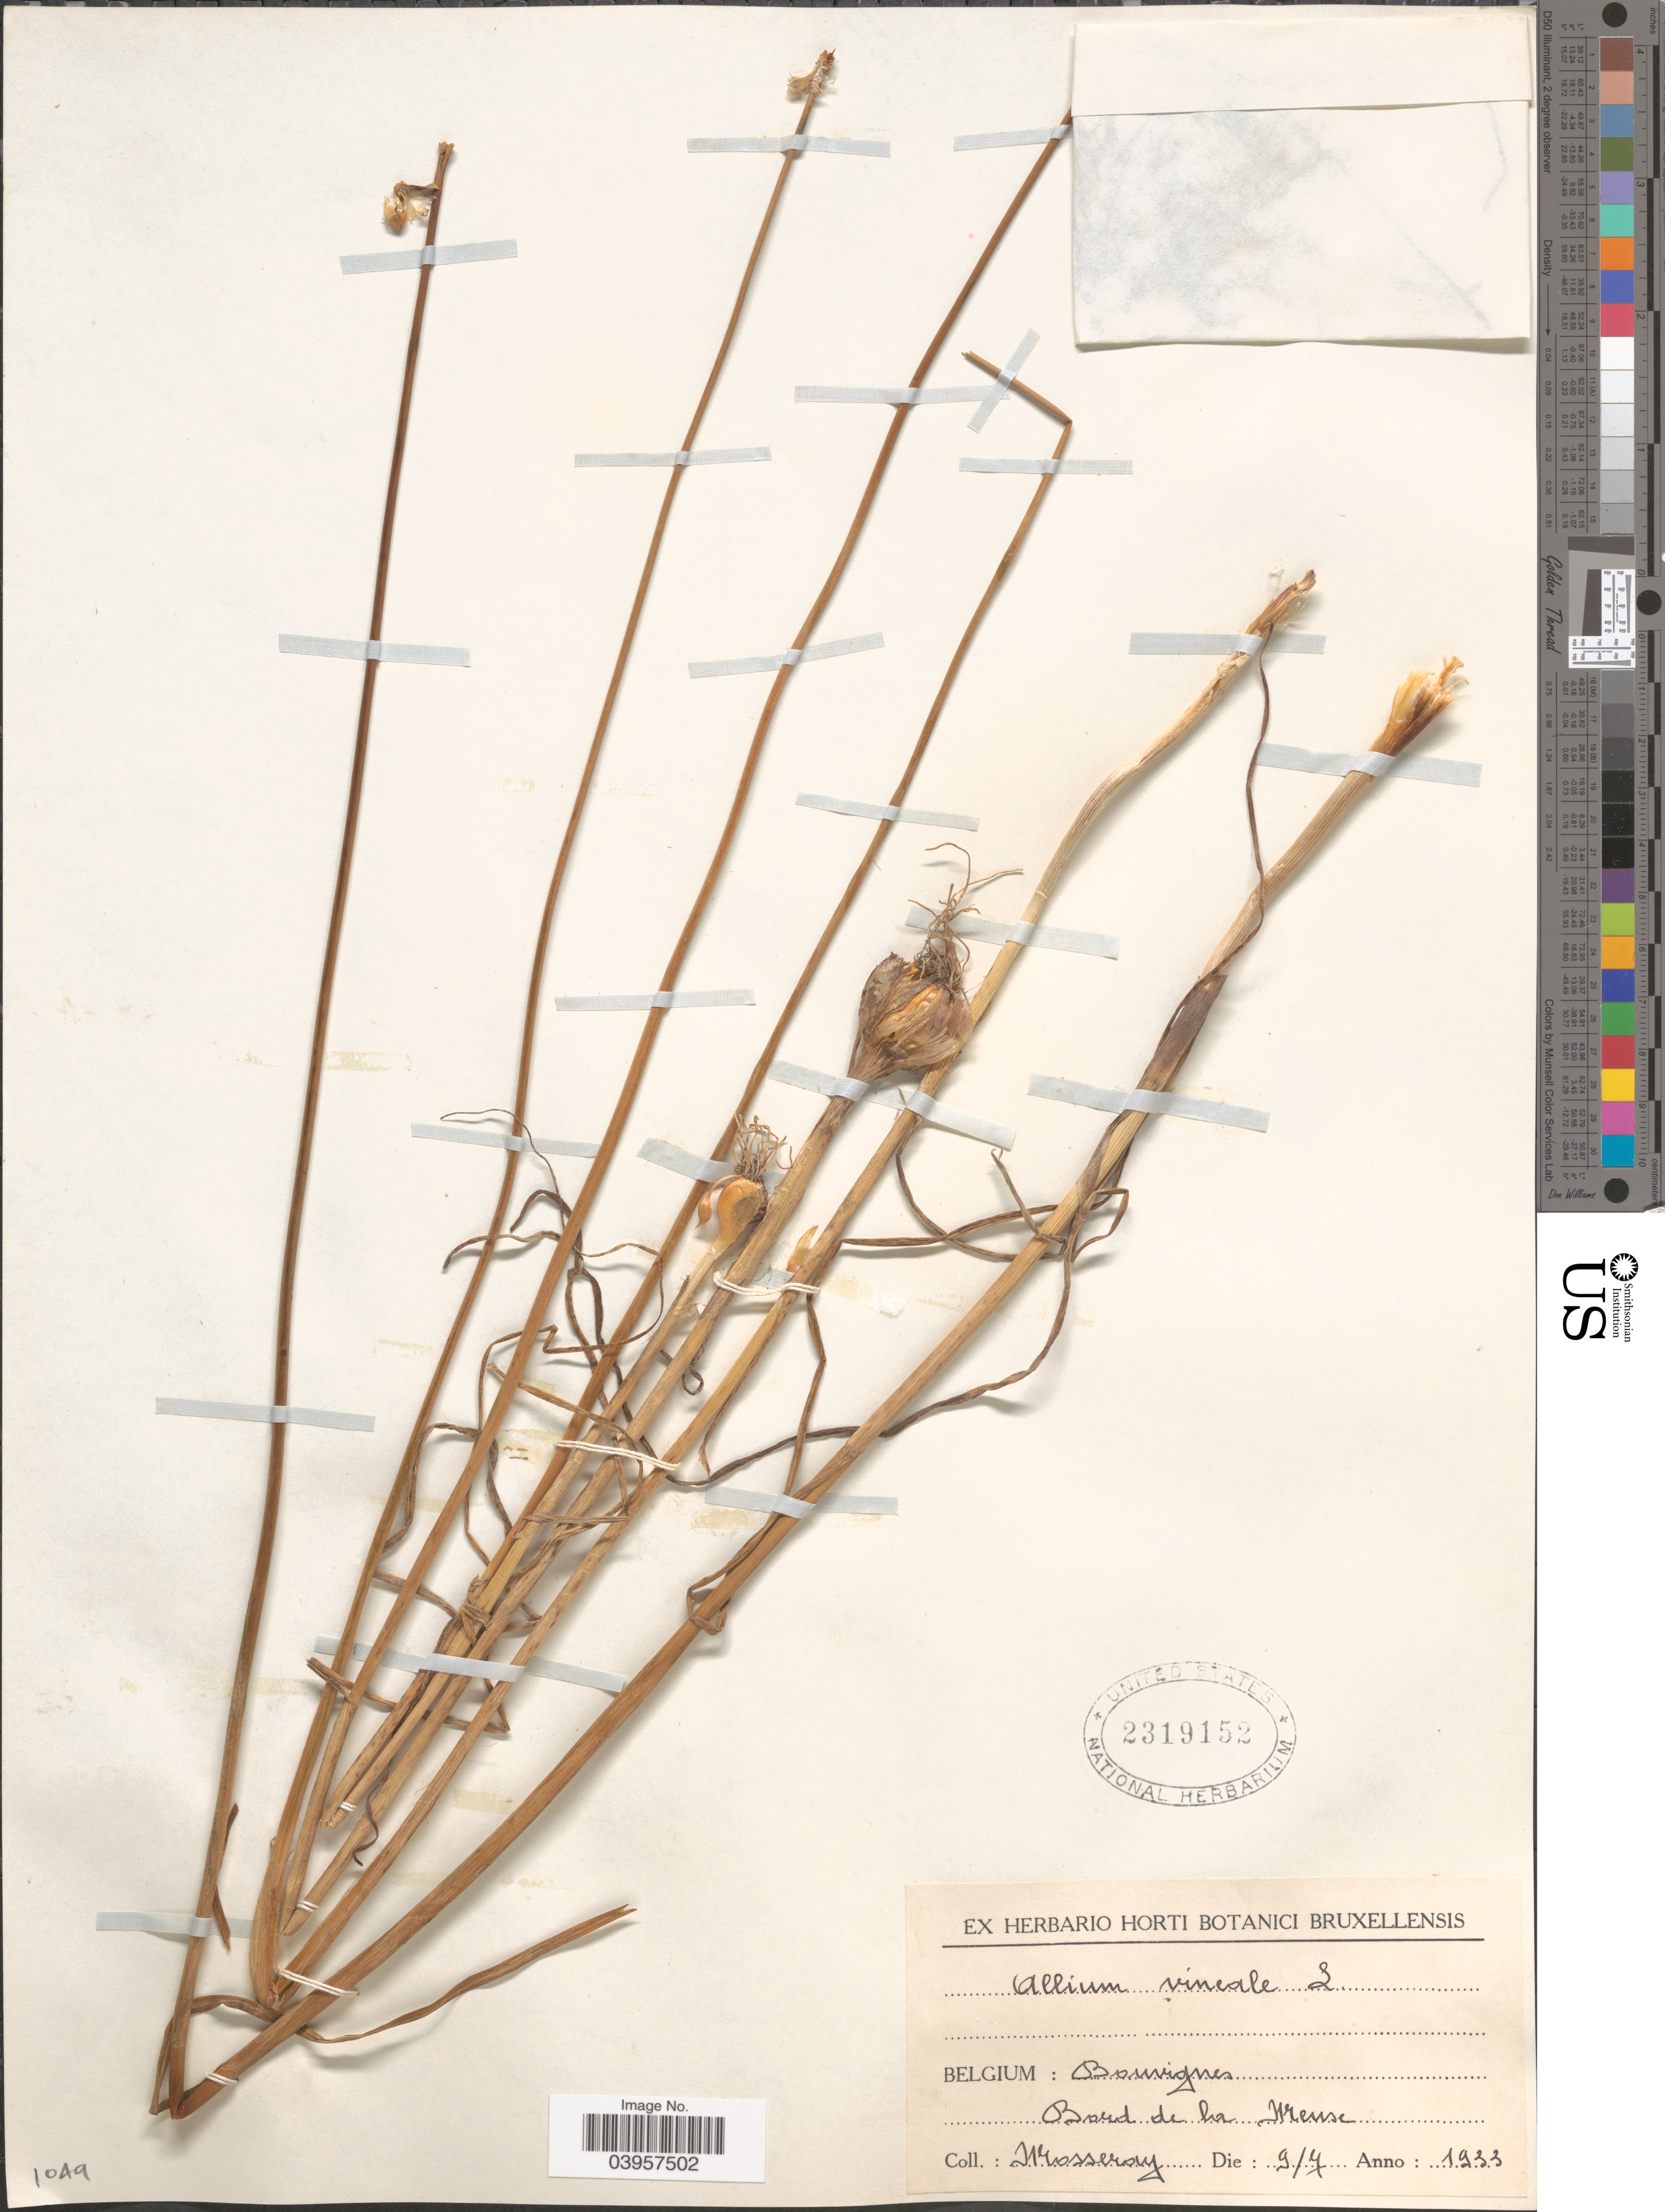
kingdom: Plantae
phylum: Tracheophyta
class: Liliopsida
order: Asparagales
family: Amaryllidaceae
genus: Allium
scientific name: Allium vineale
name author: L.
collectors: Mosseray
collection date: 1933-07-09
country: Belgium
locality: Bouvignes, Bord de la Meuse.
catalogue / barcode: US 2319152